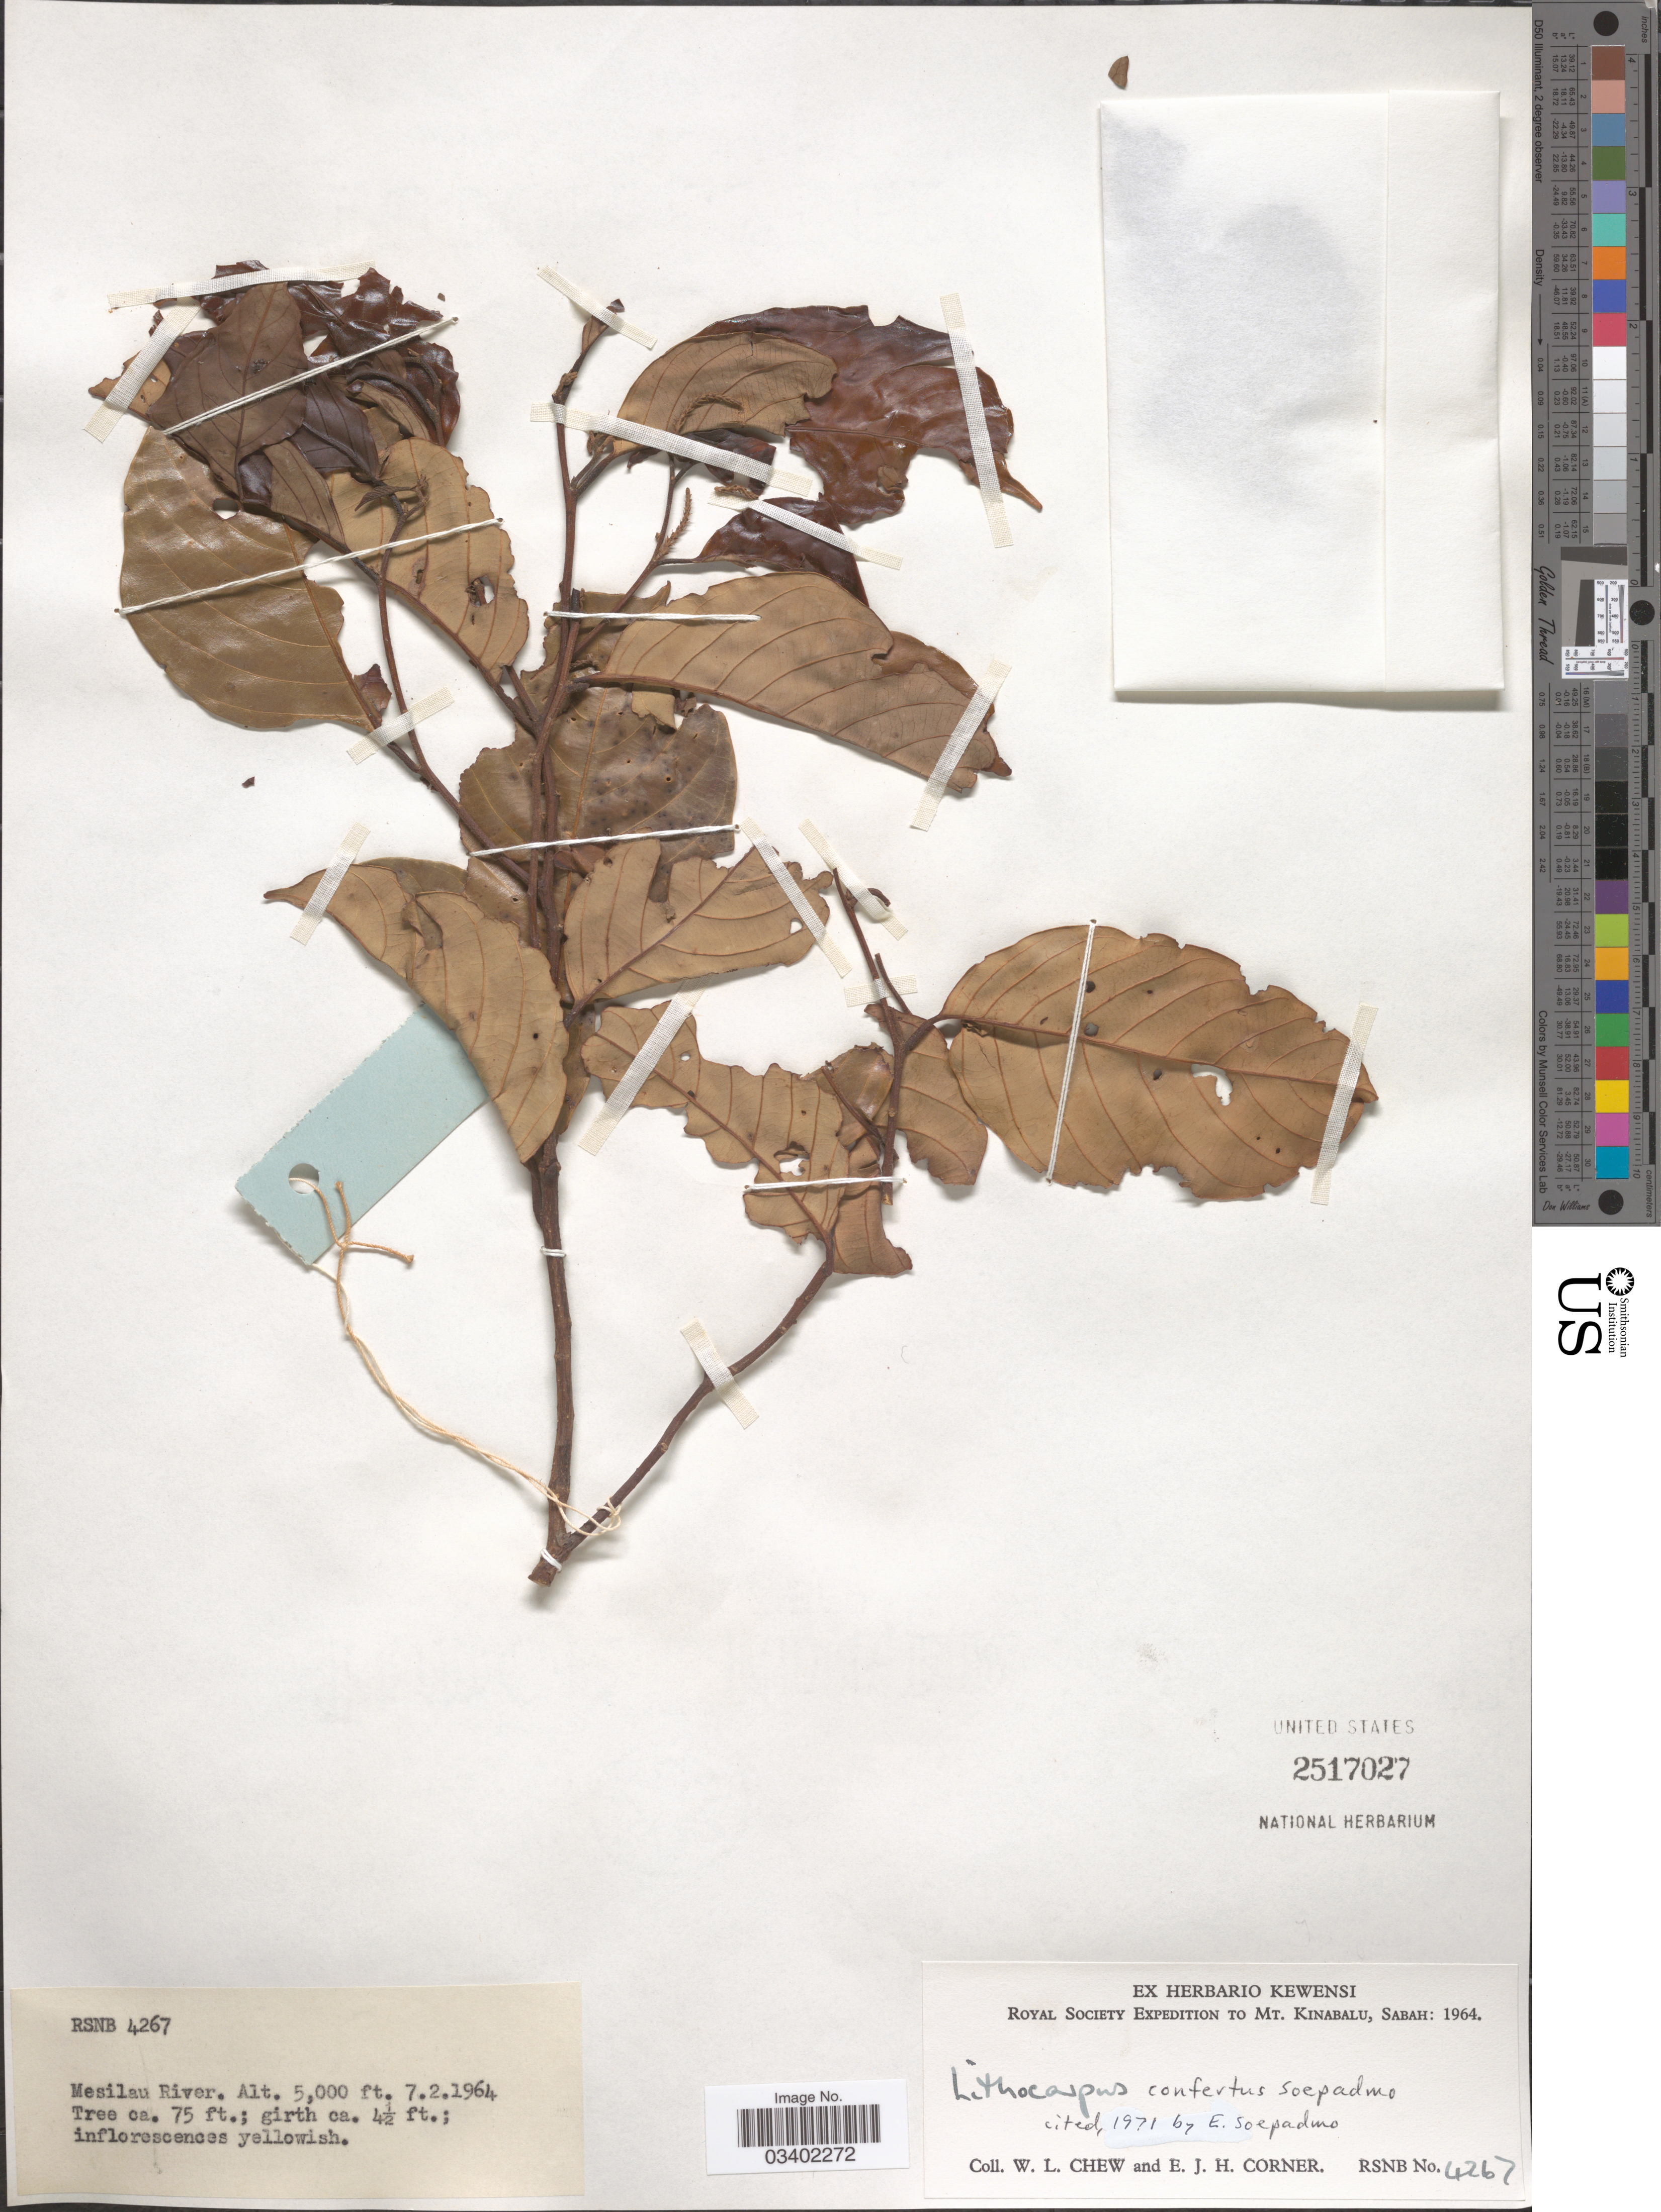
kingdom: Plantae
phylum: Tracheophyta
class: Magnoliopsida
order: Fagales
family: Fagaceae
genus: Lithocarpus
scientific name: Lithocarpus confertus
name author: Soepadmo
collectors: W. Chew & E. Corner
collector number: RSNB 4267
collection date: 1964-02-07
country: Malaysia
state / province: Sabah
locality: Mt. Kinabalu. Mesilau River.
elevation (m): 1524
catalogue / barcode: US 2517027